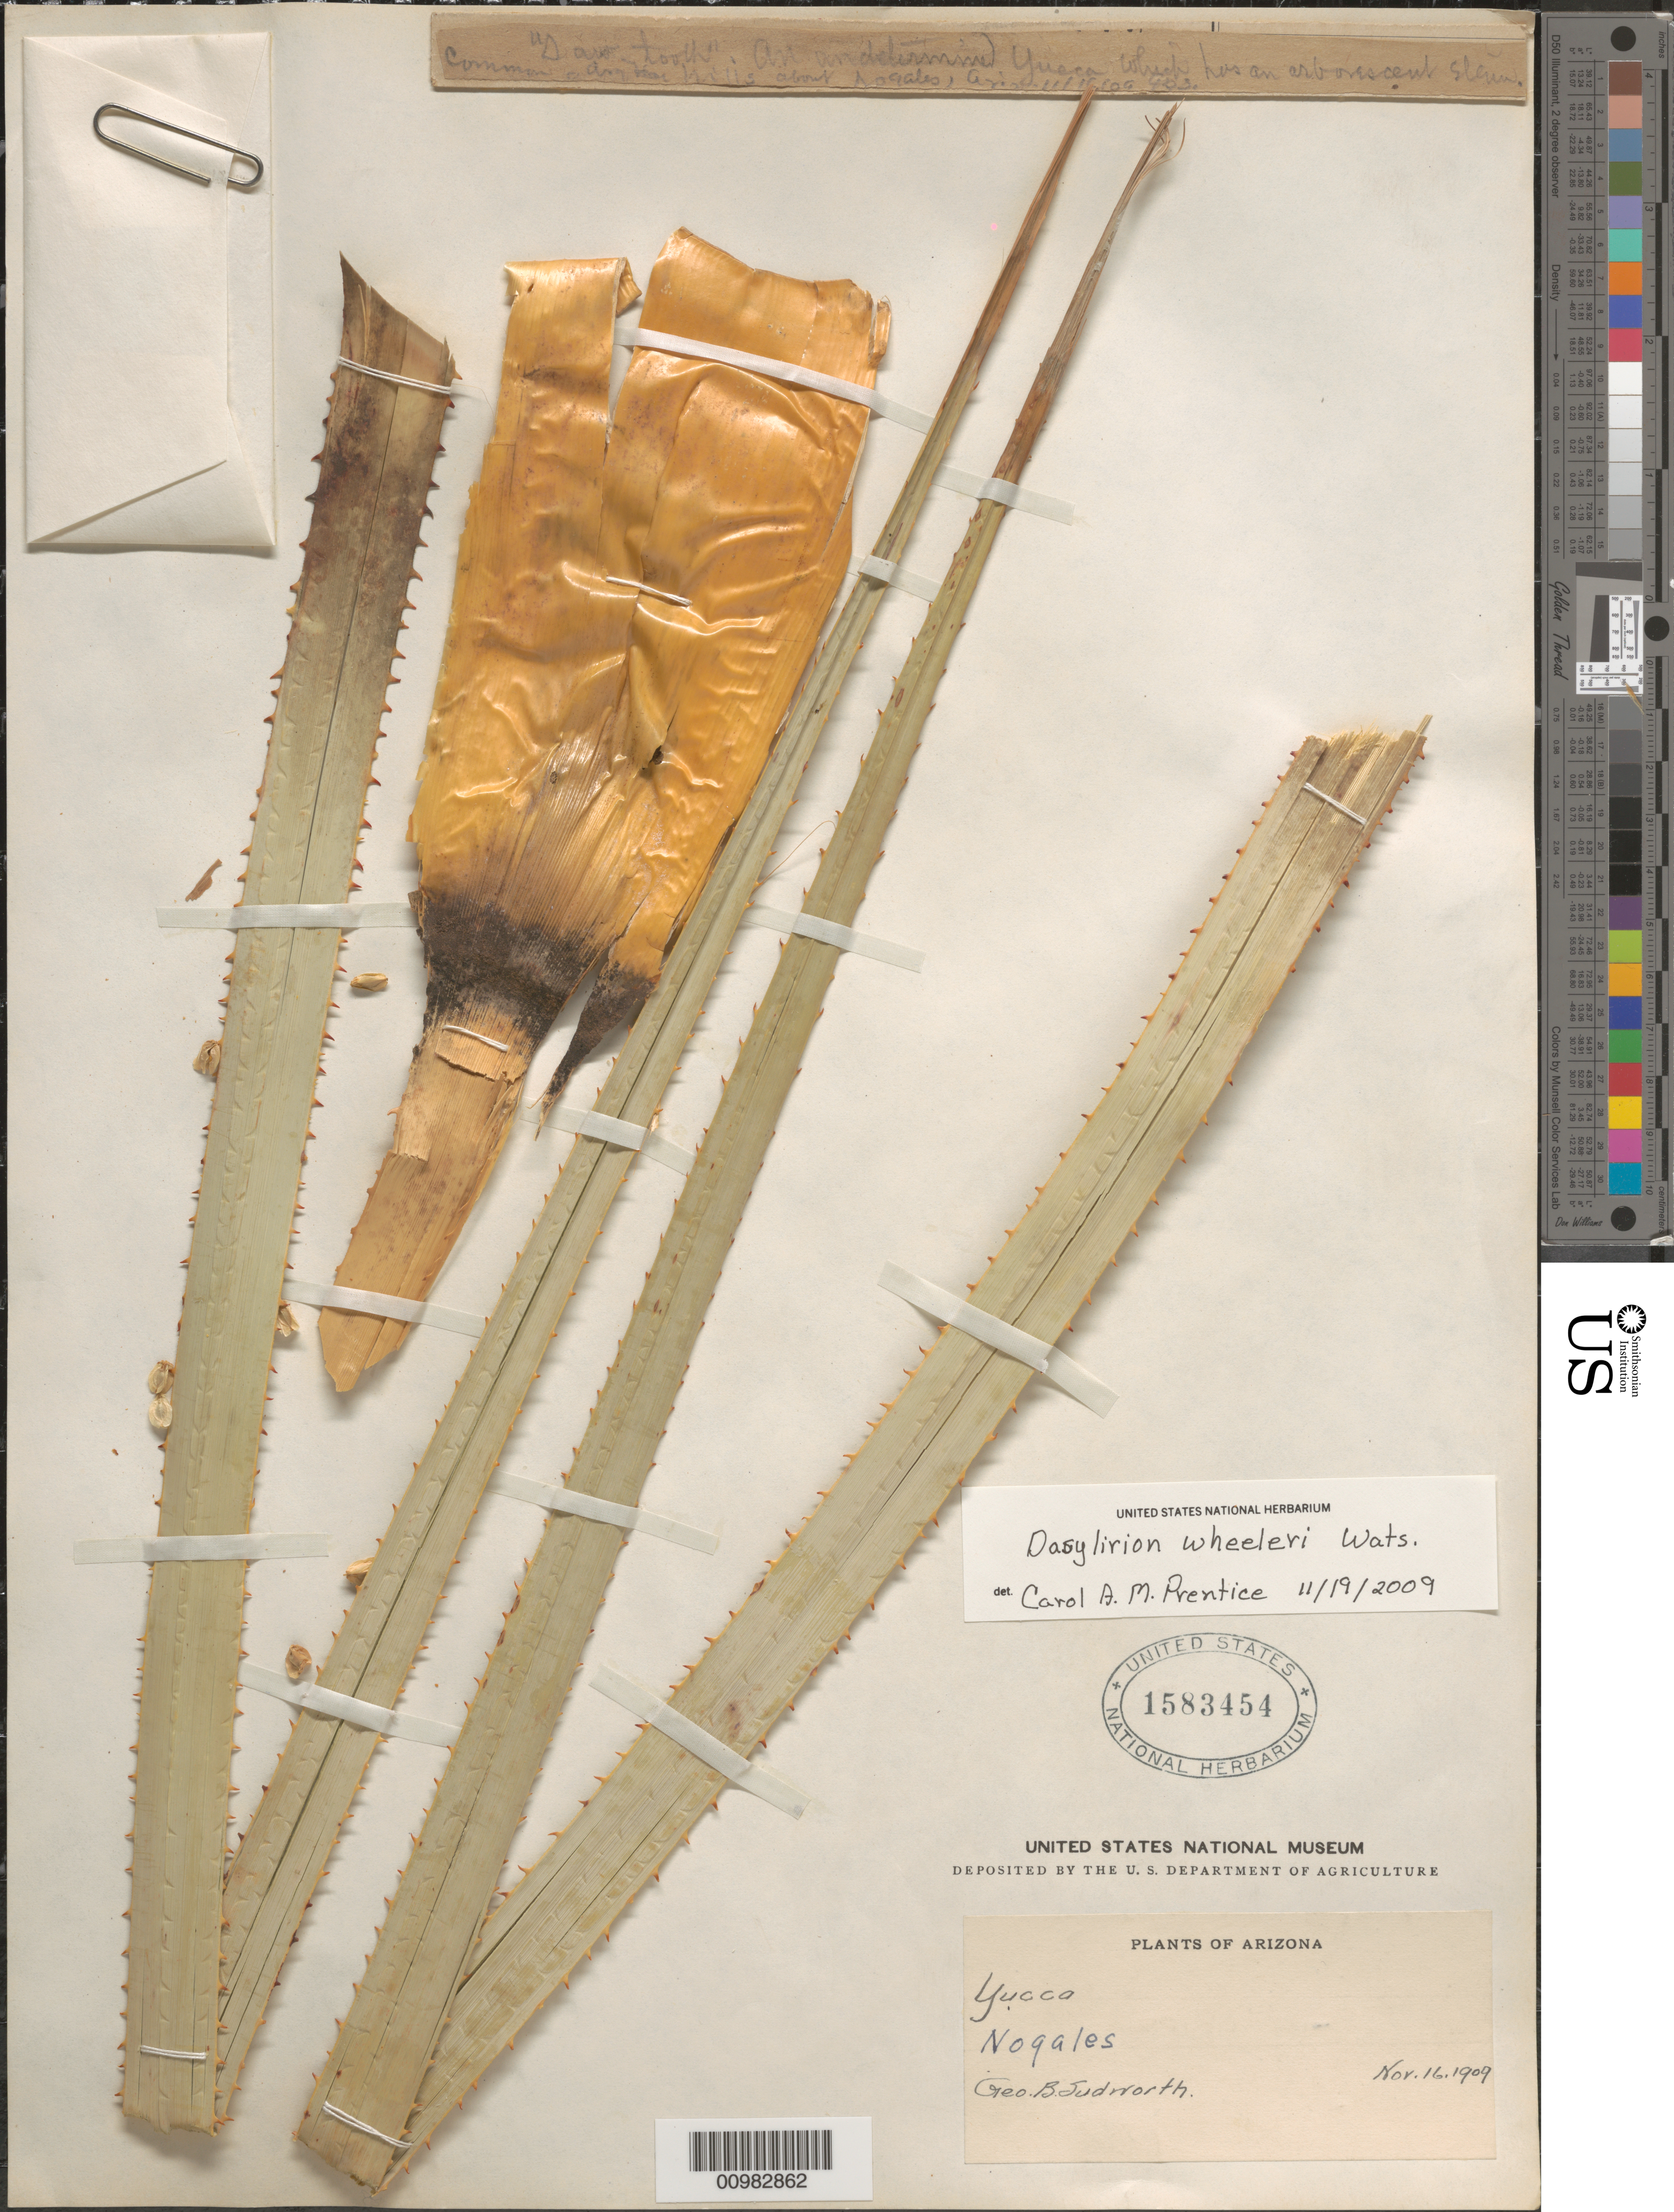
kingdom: Plantae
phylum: Tracheophyta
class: Liliopsida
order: Asparagales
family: Asparagaceae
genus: Dasylirion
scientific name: Dasylirion wheeleri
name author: S. Watson ex Rothr.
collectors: G. B. Sudworth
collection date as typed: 16 Nov 1909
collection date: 1909-11-16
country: United States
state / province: Arizona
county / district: Santa Cruz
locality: Nogales.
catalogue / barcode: US 1583454